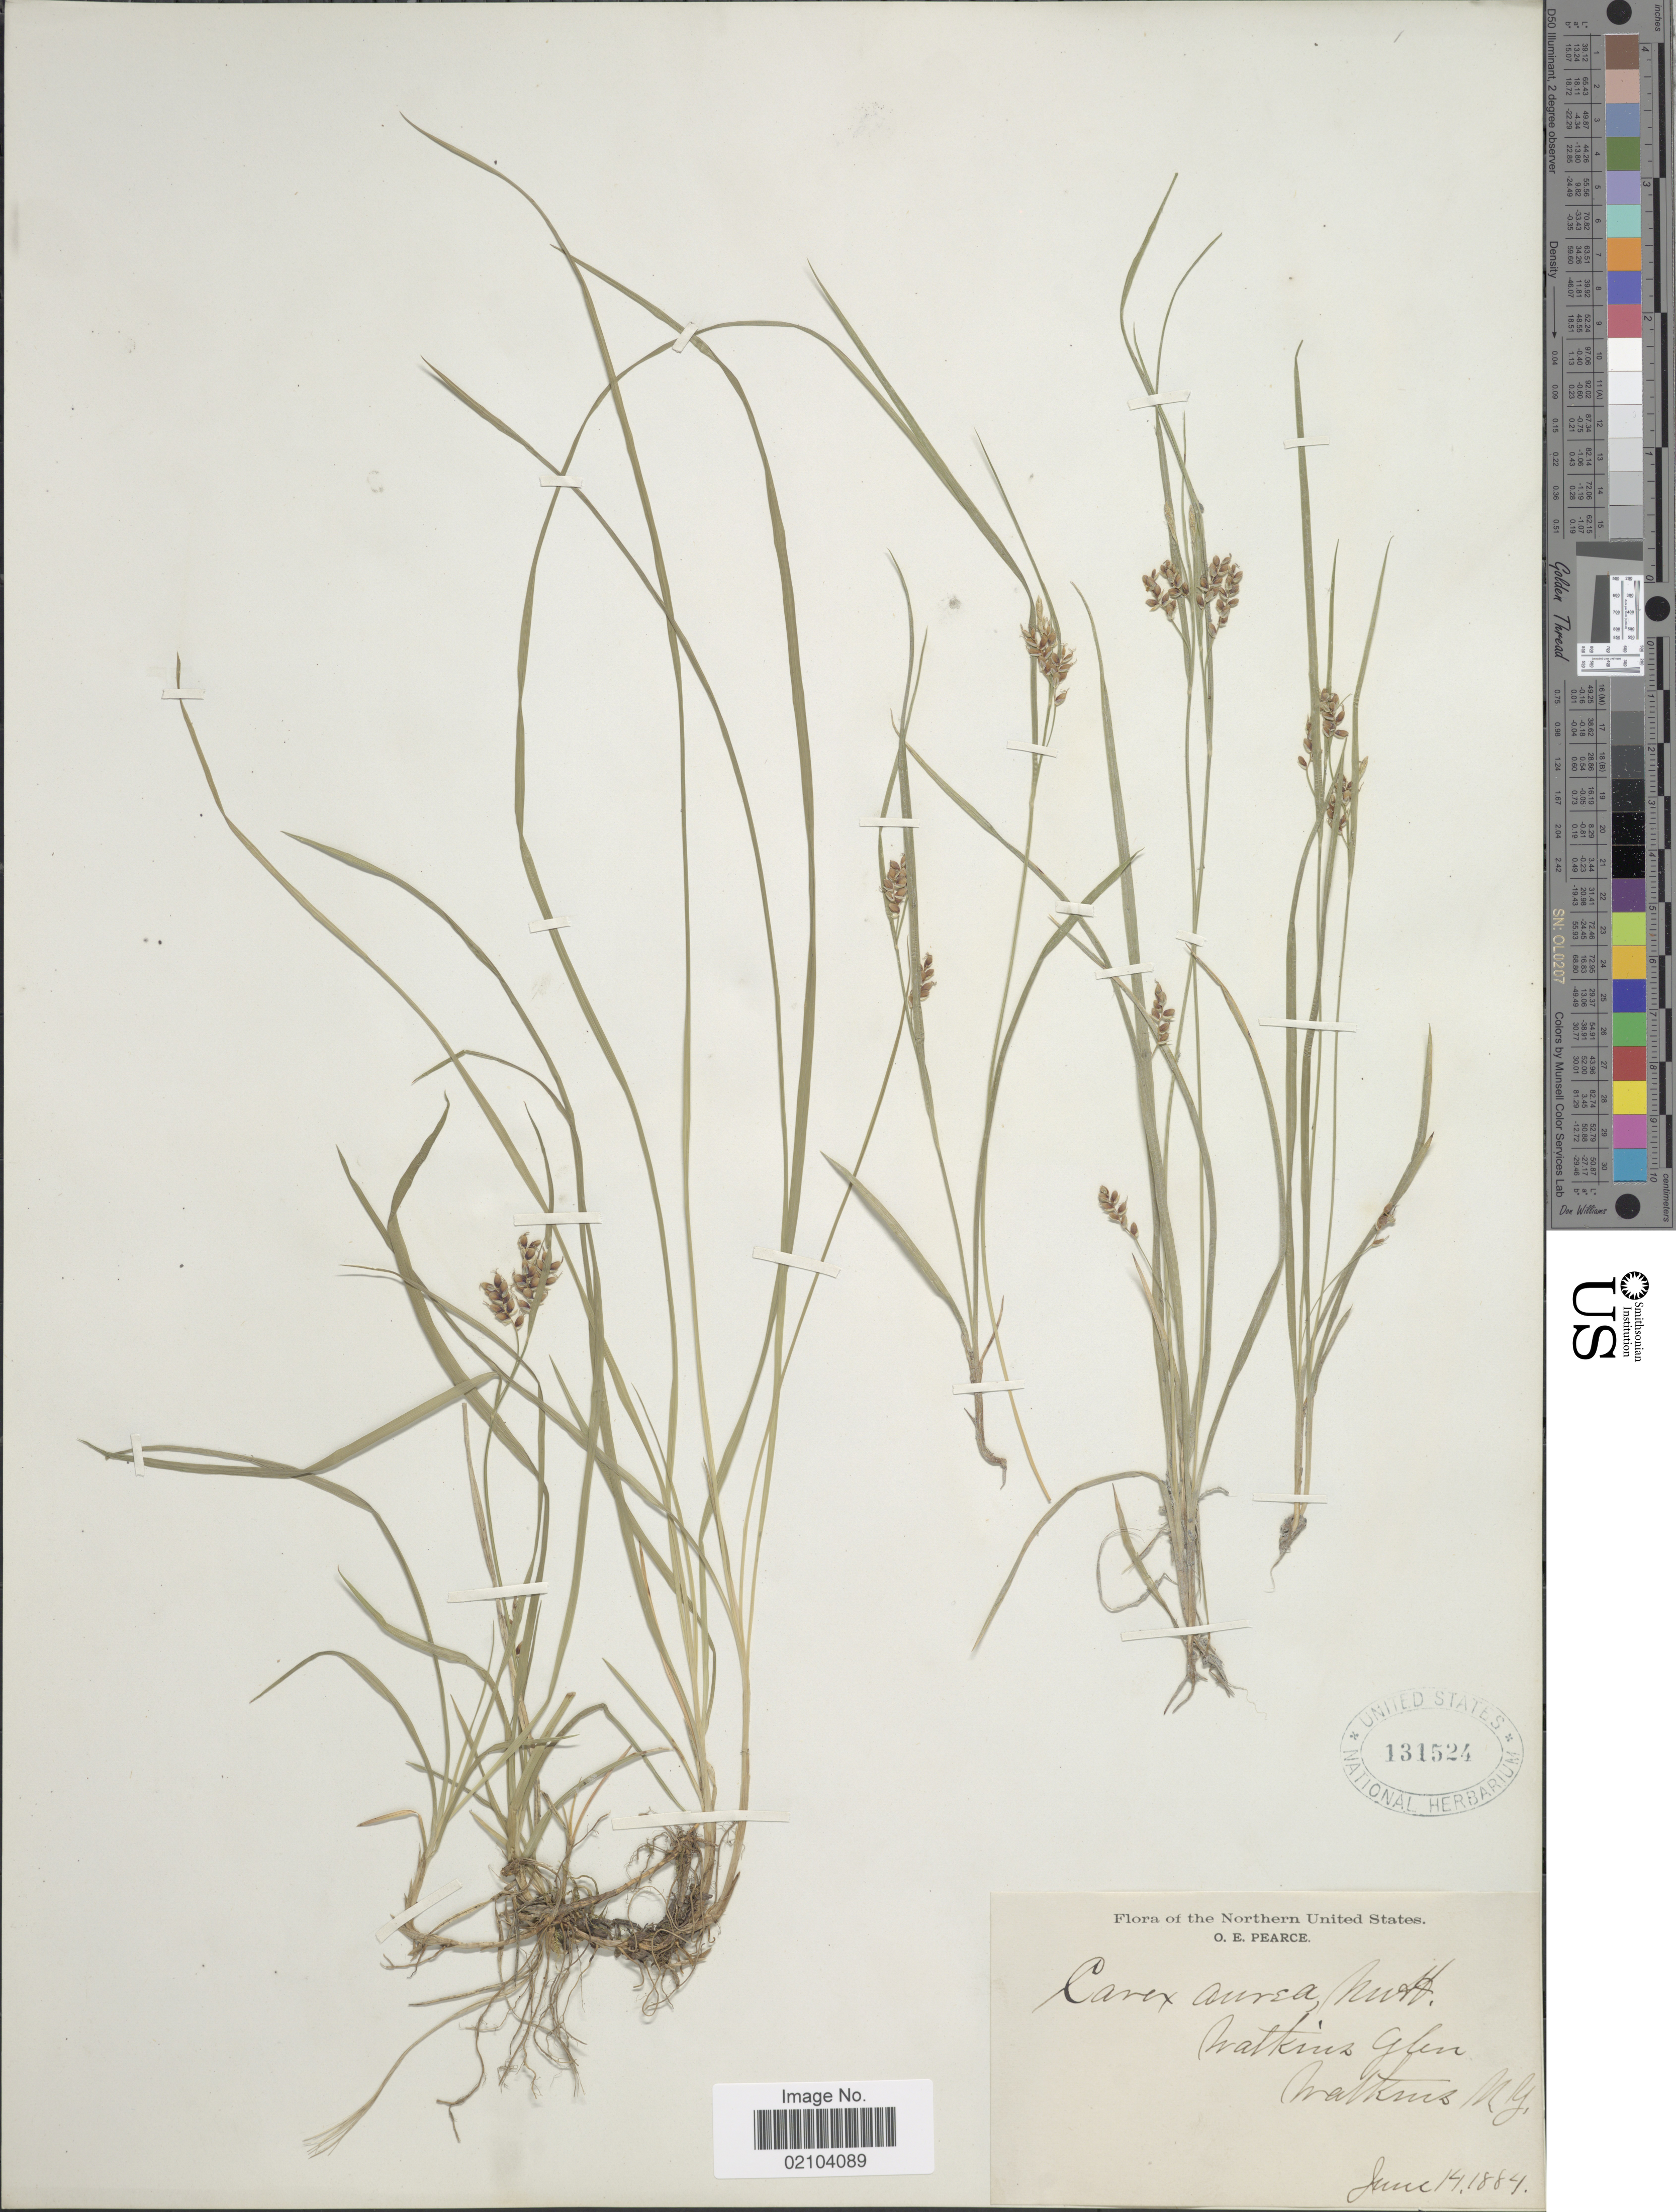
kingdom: Plantae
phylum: Tracheophyta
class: Liliopsida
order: Poales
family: Cyperaceae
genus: Carex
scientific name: Carex aurea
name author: Nutt.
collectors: O. E. Pearce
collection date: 1884-06-14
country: United States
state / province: New York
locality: Watkins Glen. Watkins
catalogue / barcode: US 131524